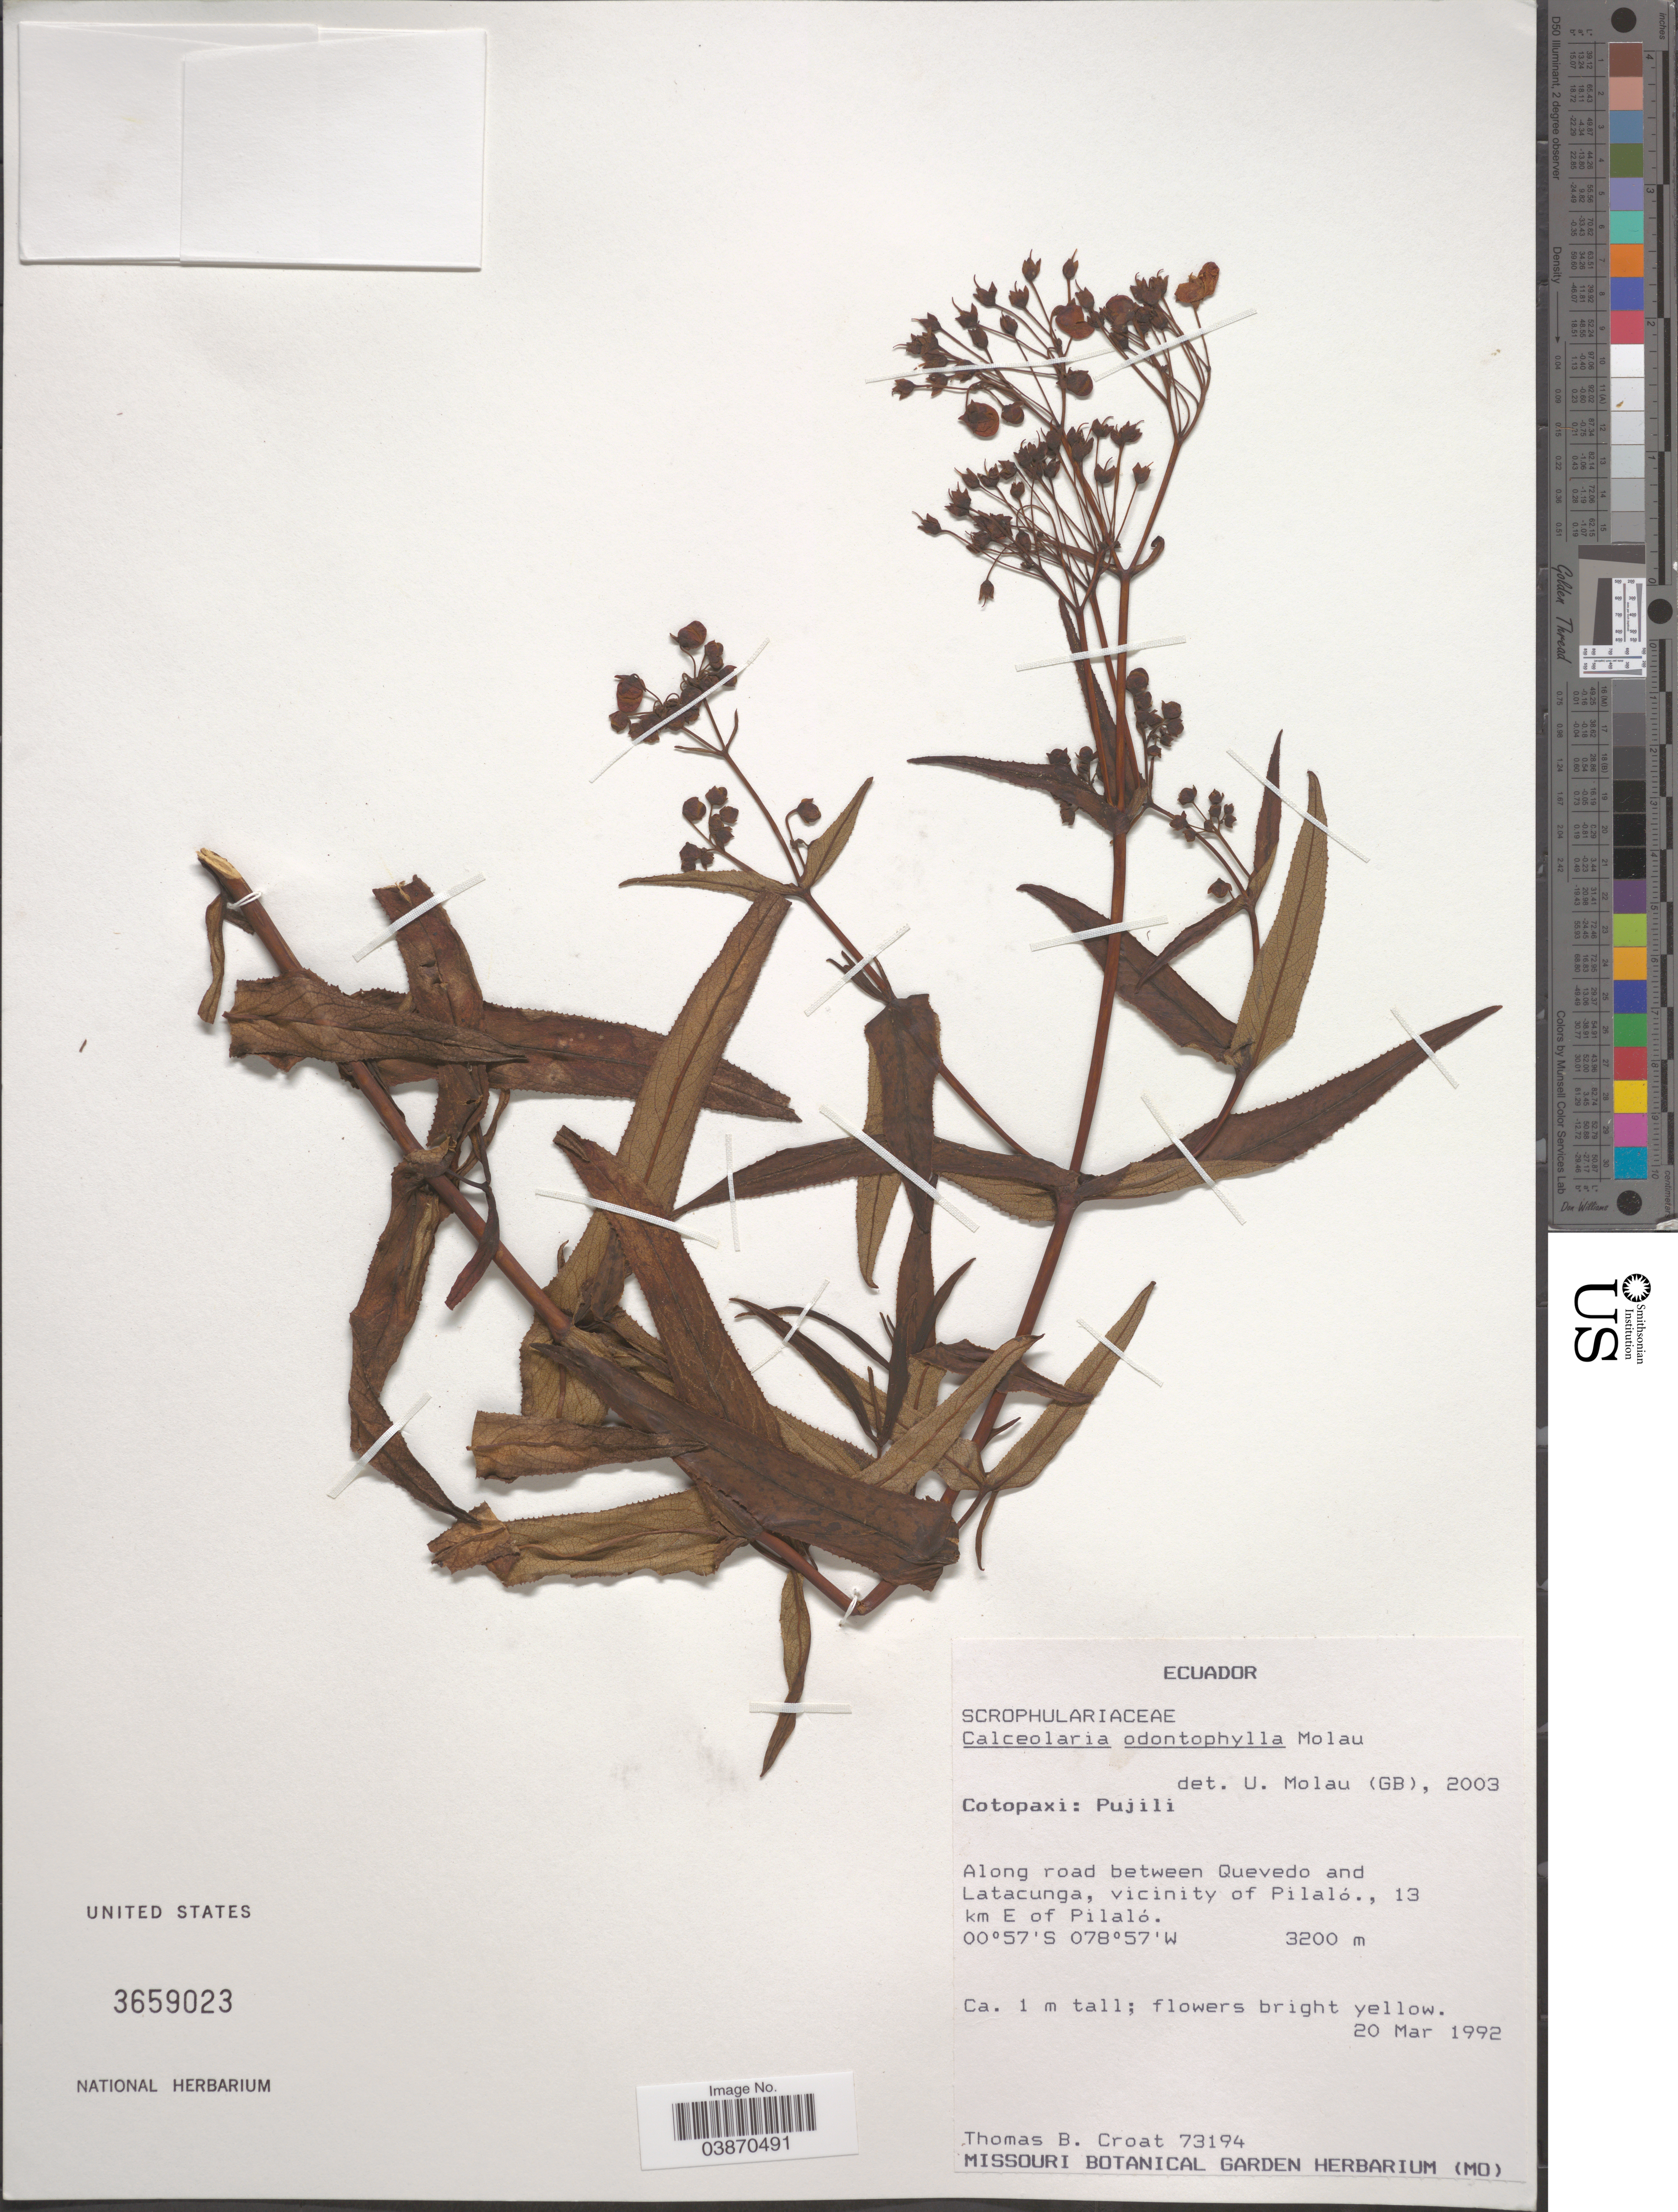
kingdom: Plantae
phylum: Tracheophyta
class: Magnoliopsida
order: Lamiales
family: Calceolariaceae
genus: Calceolaria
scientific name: Calceolaria odontophylla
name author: Molau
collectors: T. B. Croat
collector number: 73194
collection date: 1992-03-20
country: Ecuador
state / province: Cotopaxi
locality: Pujili. Along road between Quevedo and Latacunga, vicinity of Pilaló. 13 km E of Pilaló.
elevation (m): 3200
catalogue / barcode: US 3659023